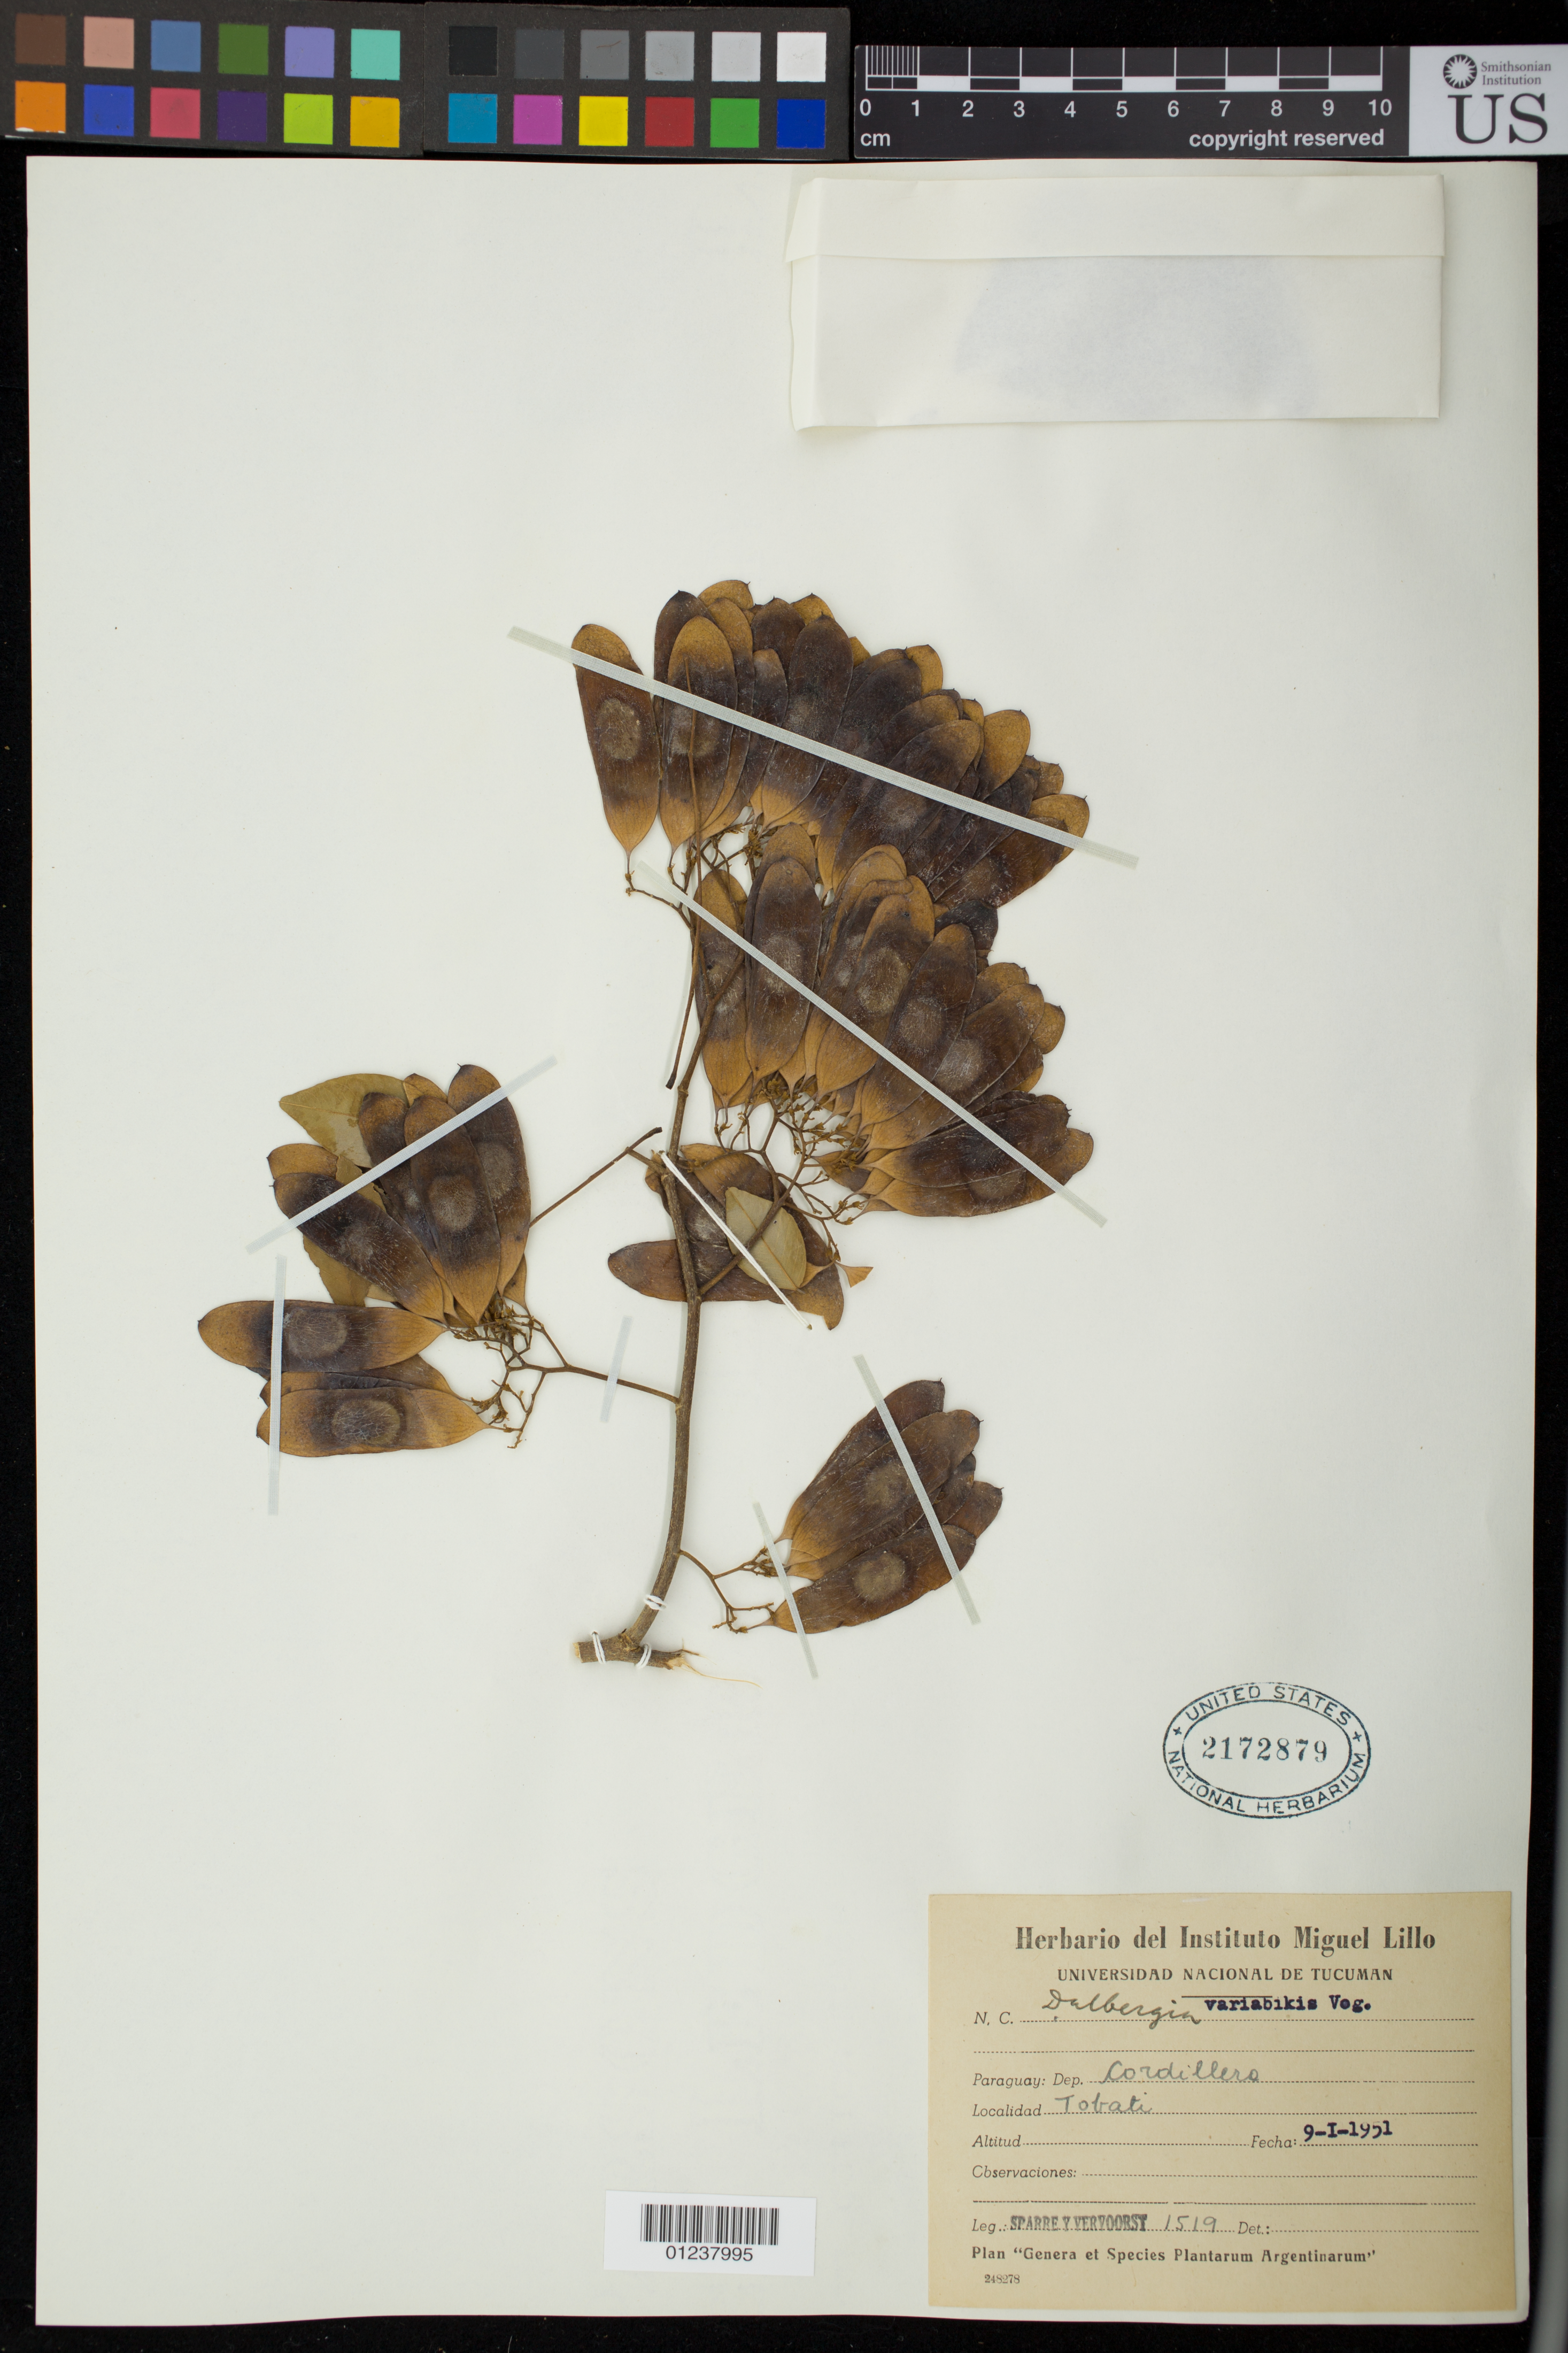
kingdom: Plantae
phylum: Tracheophyta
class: Magnoliopsida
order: Fabales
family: Fabaceae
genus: Dalbergia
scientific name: Dalbergia frutescens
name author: (Vell.) Britton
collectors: S. Vervoorst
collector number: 1519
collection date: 1951-01-09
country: Paraguay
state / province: Cordillera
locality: Tobrati.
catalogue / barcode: US 2172879